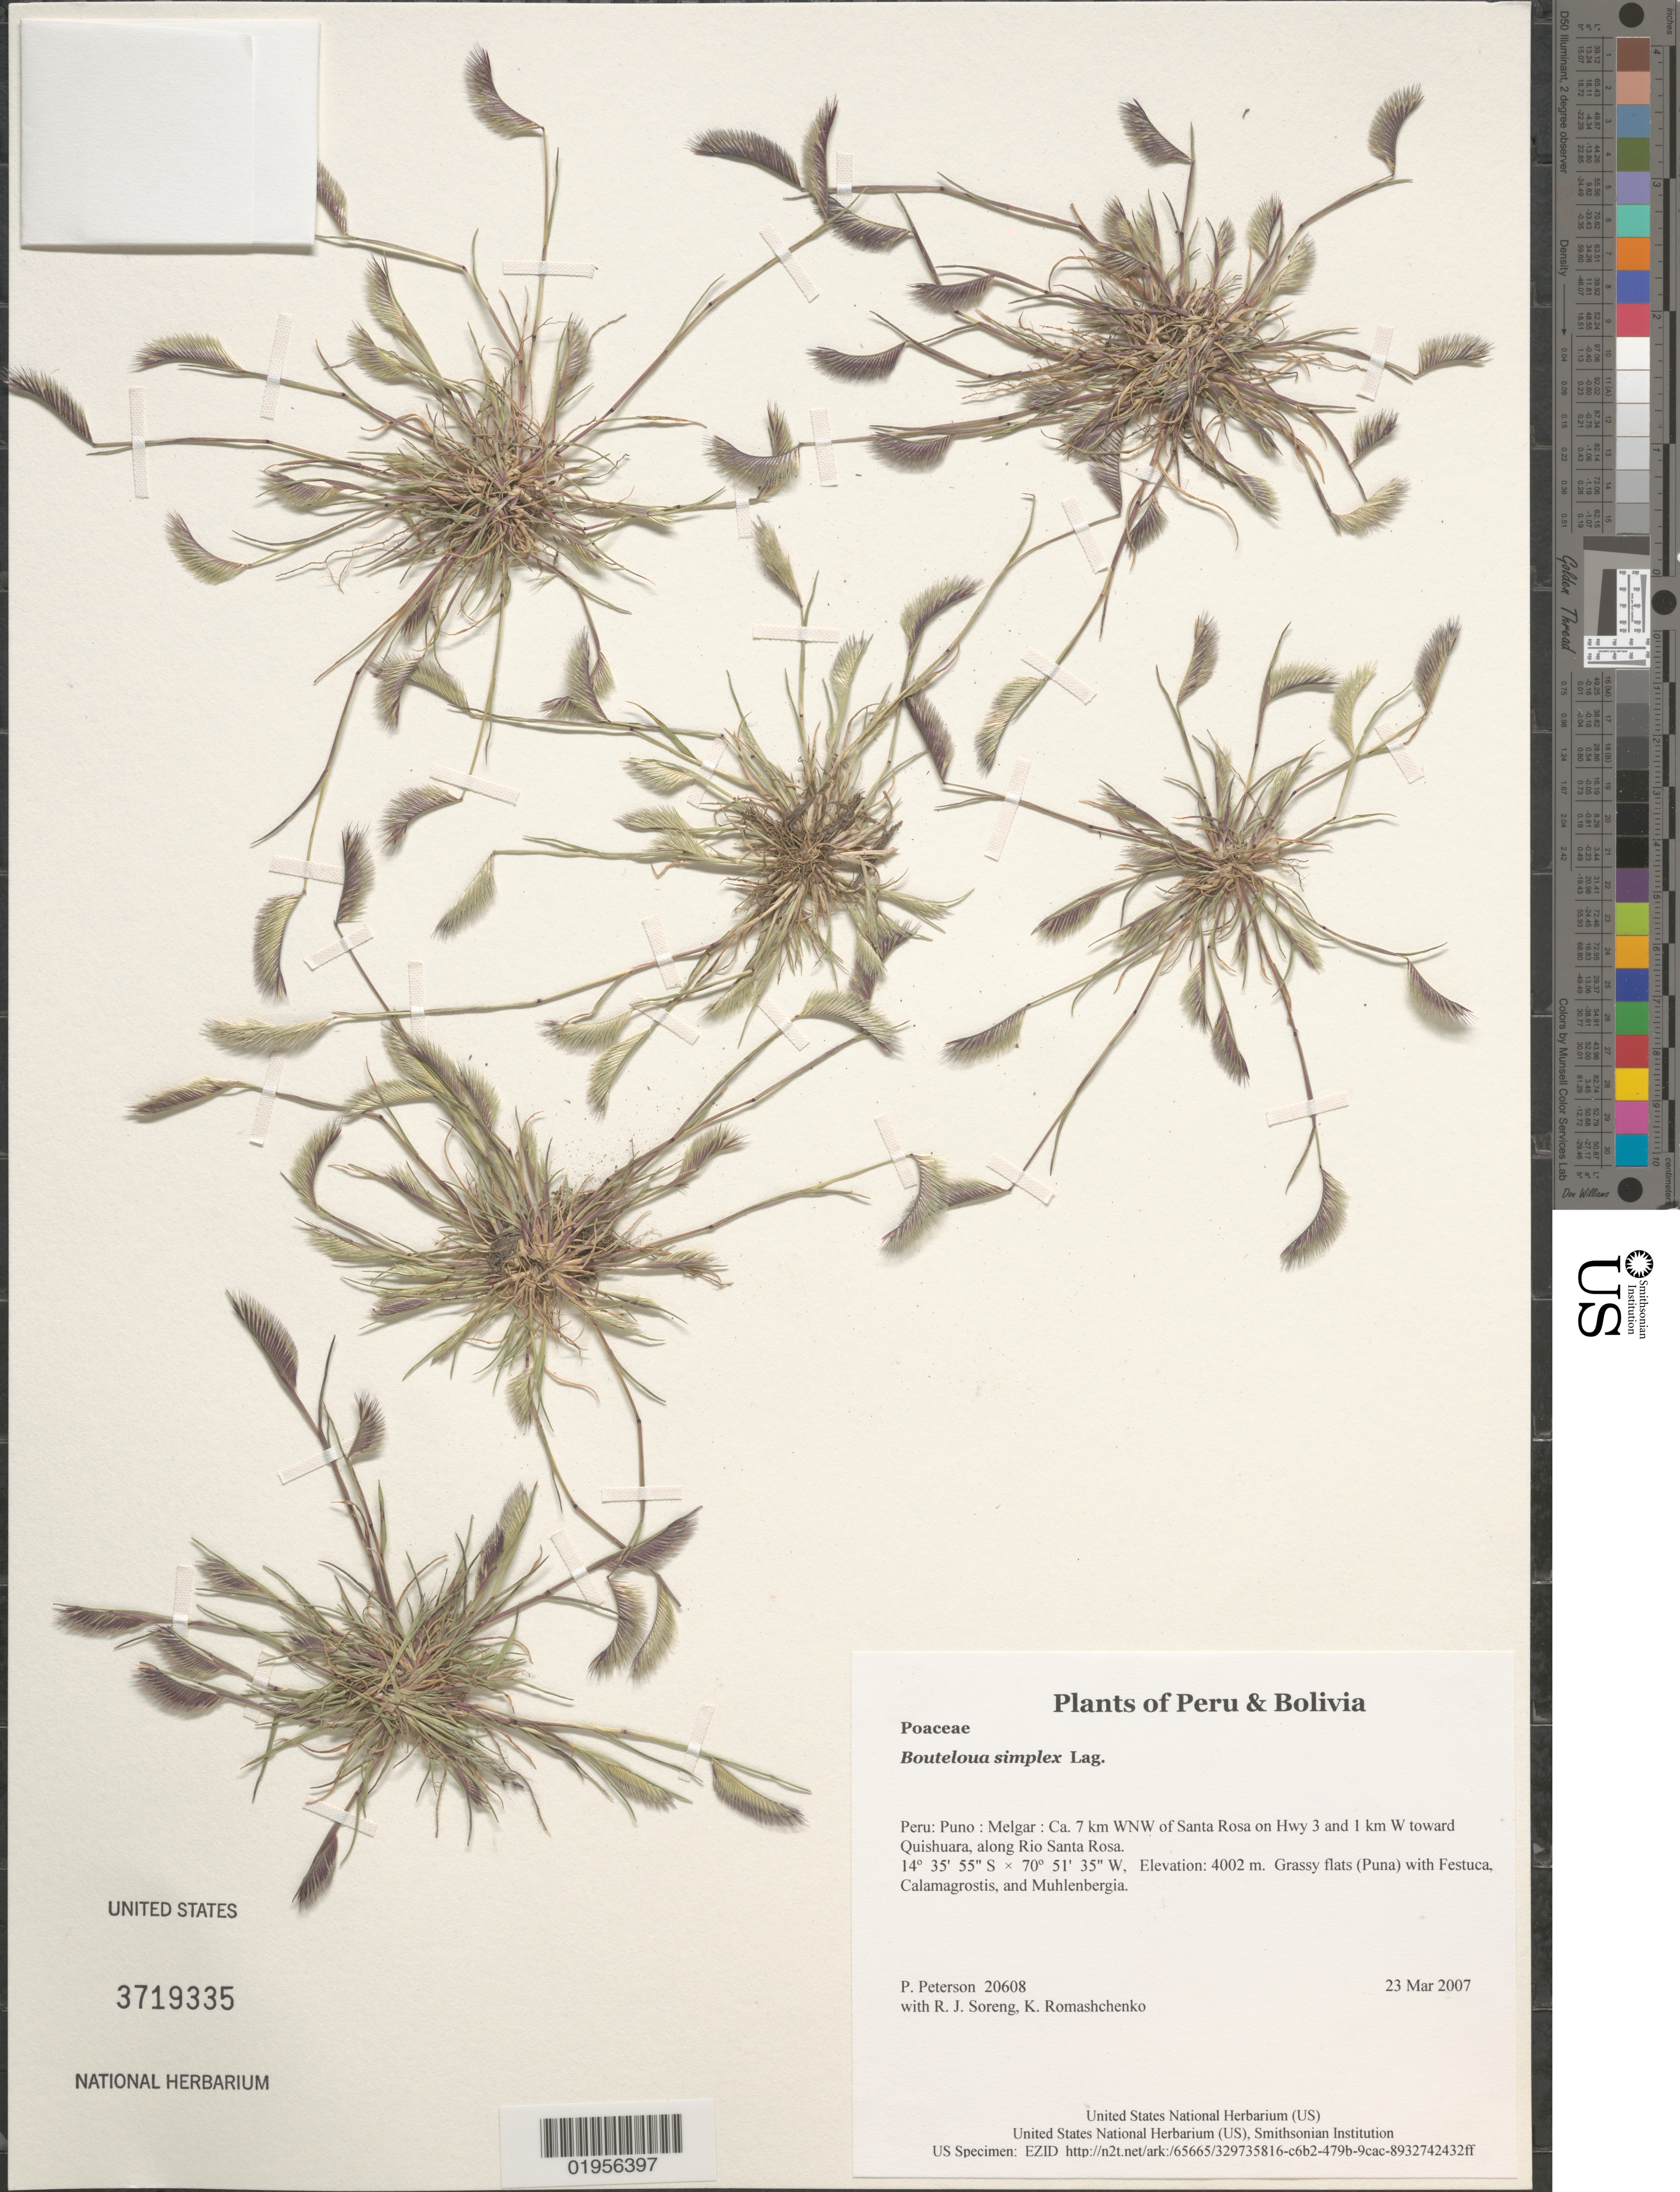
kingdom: Plantae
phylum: Tracheophyta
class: Liliopsida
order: Poales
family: Poaceae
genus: Bouteloua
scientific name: Bouteloua simplex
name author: Lag.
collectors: P. M. Peterson, R. J. Soreng & K. Romashchenko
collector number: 20608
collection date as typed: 23 Mar 2007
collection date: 2007-03-23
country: Peru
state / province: Puno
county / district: Melgar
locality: Ca. 7 km WNW of Santa Rosa on Hwy 3 and 1 km W toward Quishuara, along Rio Santa Rosa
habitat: Grassy flats (Puna) with Festuca, Calamagrostis, and Muhlenbergia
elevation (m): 4002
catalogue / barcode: US 3719335